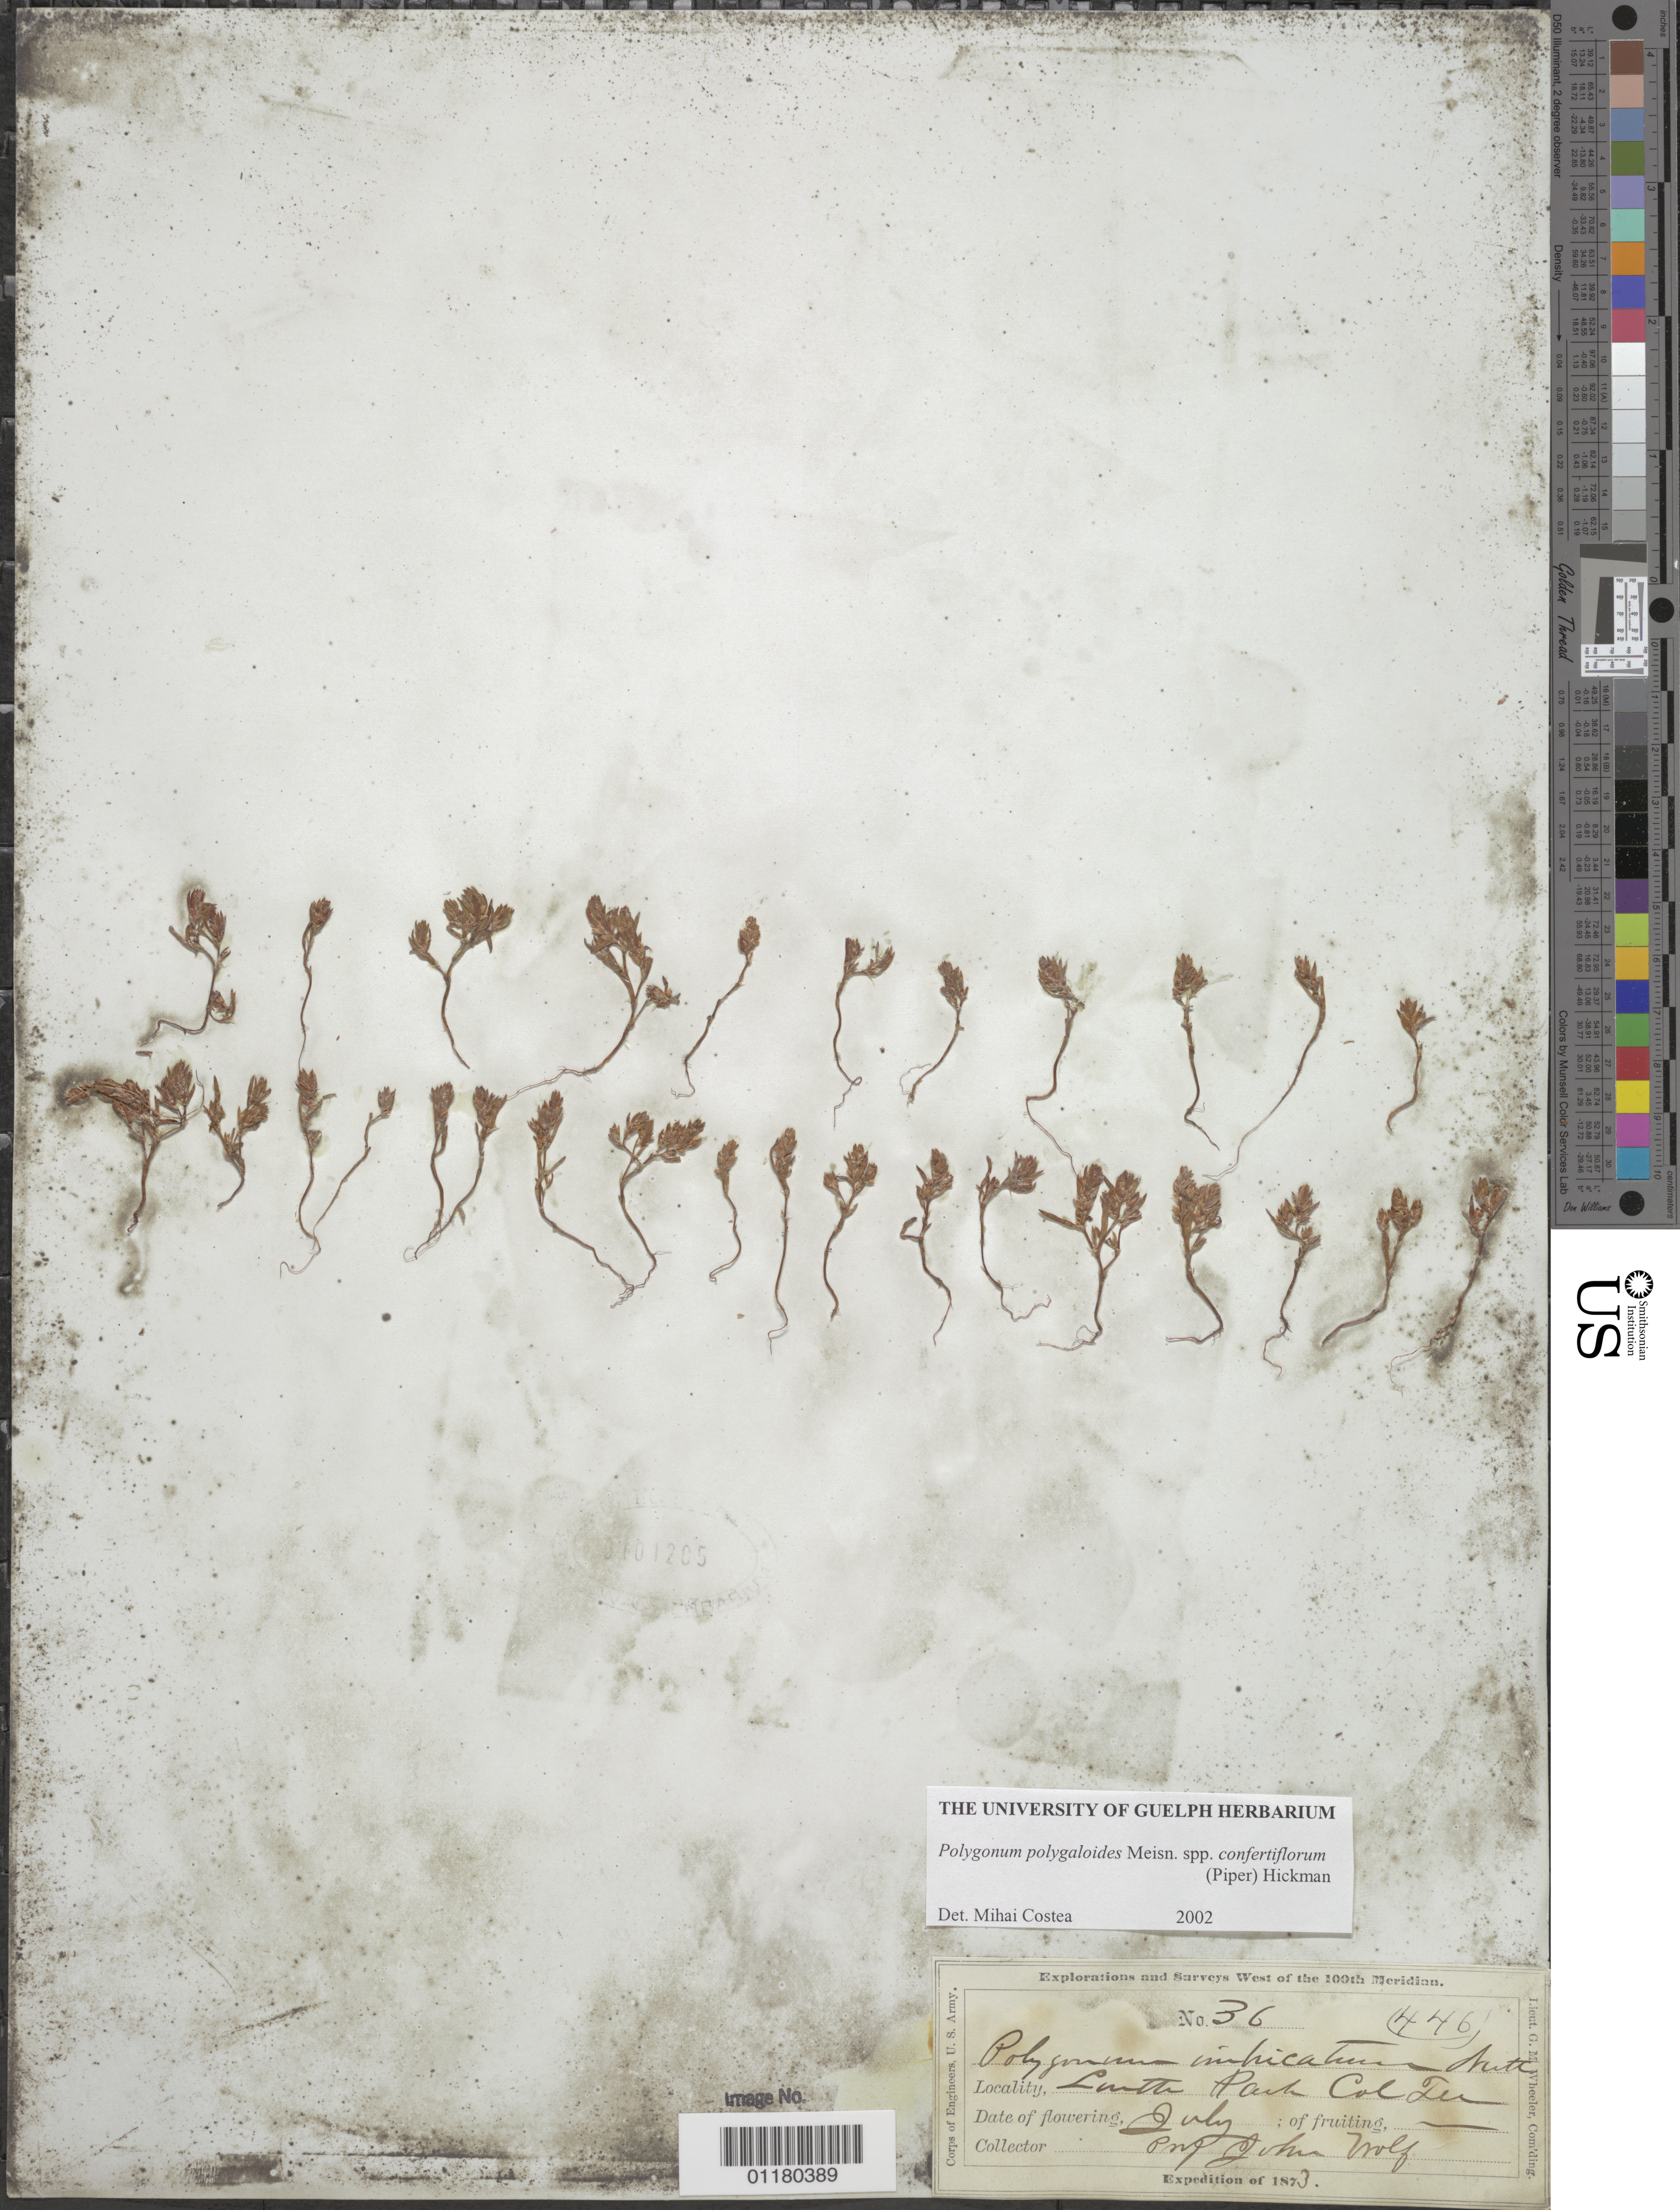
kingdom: Plantae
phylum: Tracheophyta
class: Magnoliopsida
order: Caryophyllales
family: Polygonaceae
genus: Polygonum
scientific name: Polygonum polygaloides subsp. confertiflorum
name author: (Nutt. ex Piper) Hickman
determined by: Costea, M., (UCR), University of California - Riverside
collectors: J. Wolf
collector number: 36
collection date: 1873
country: United States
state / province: Colorado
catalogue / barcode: US 101205